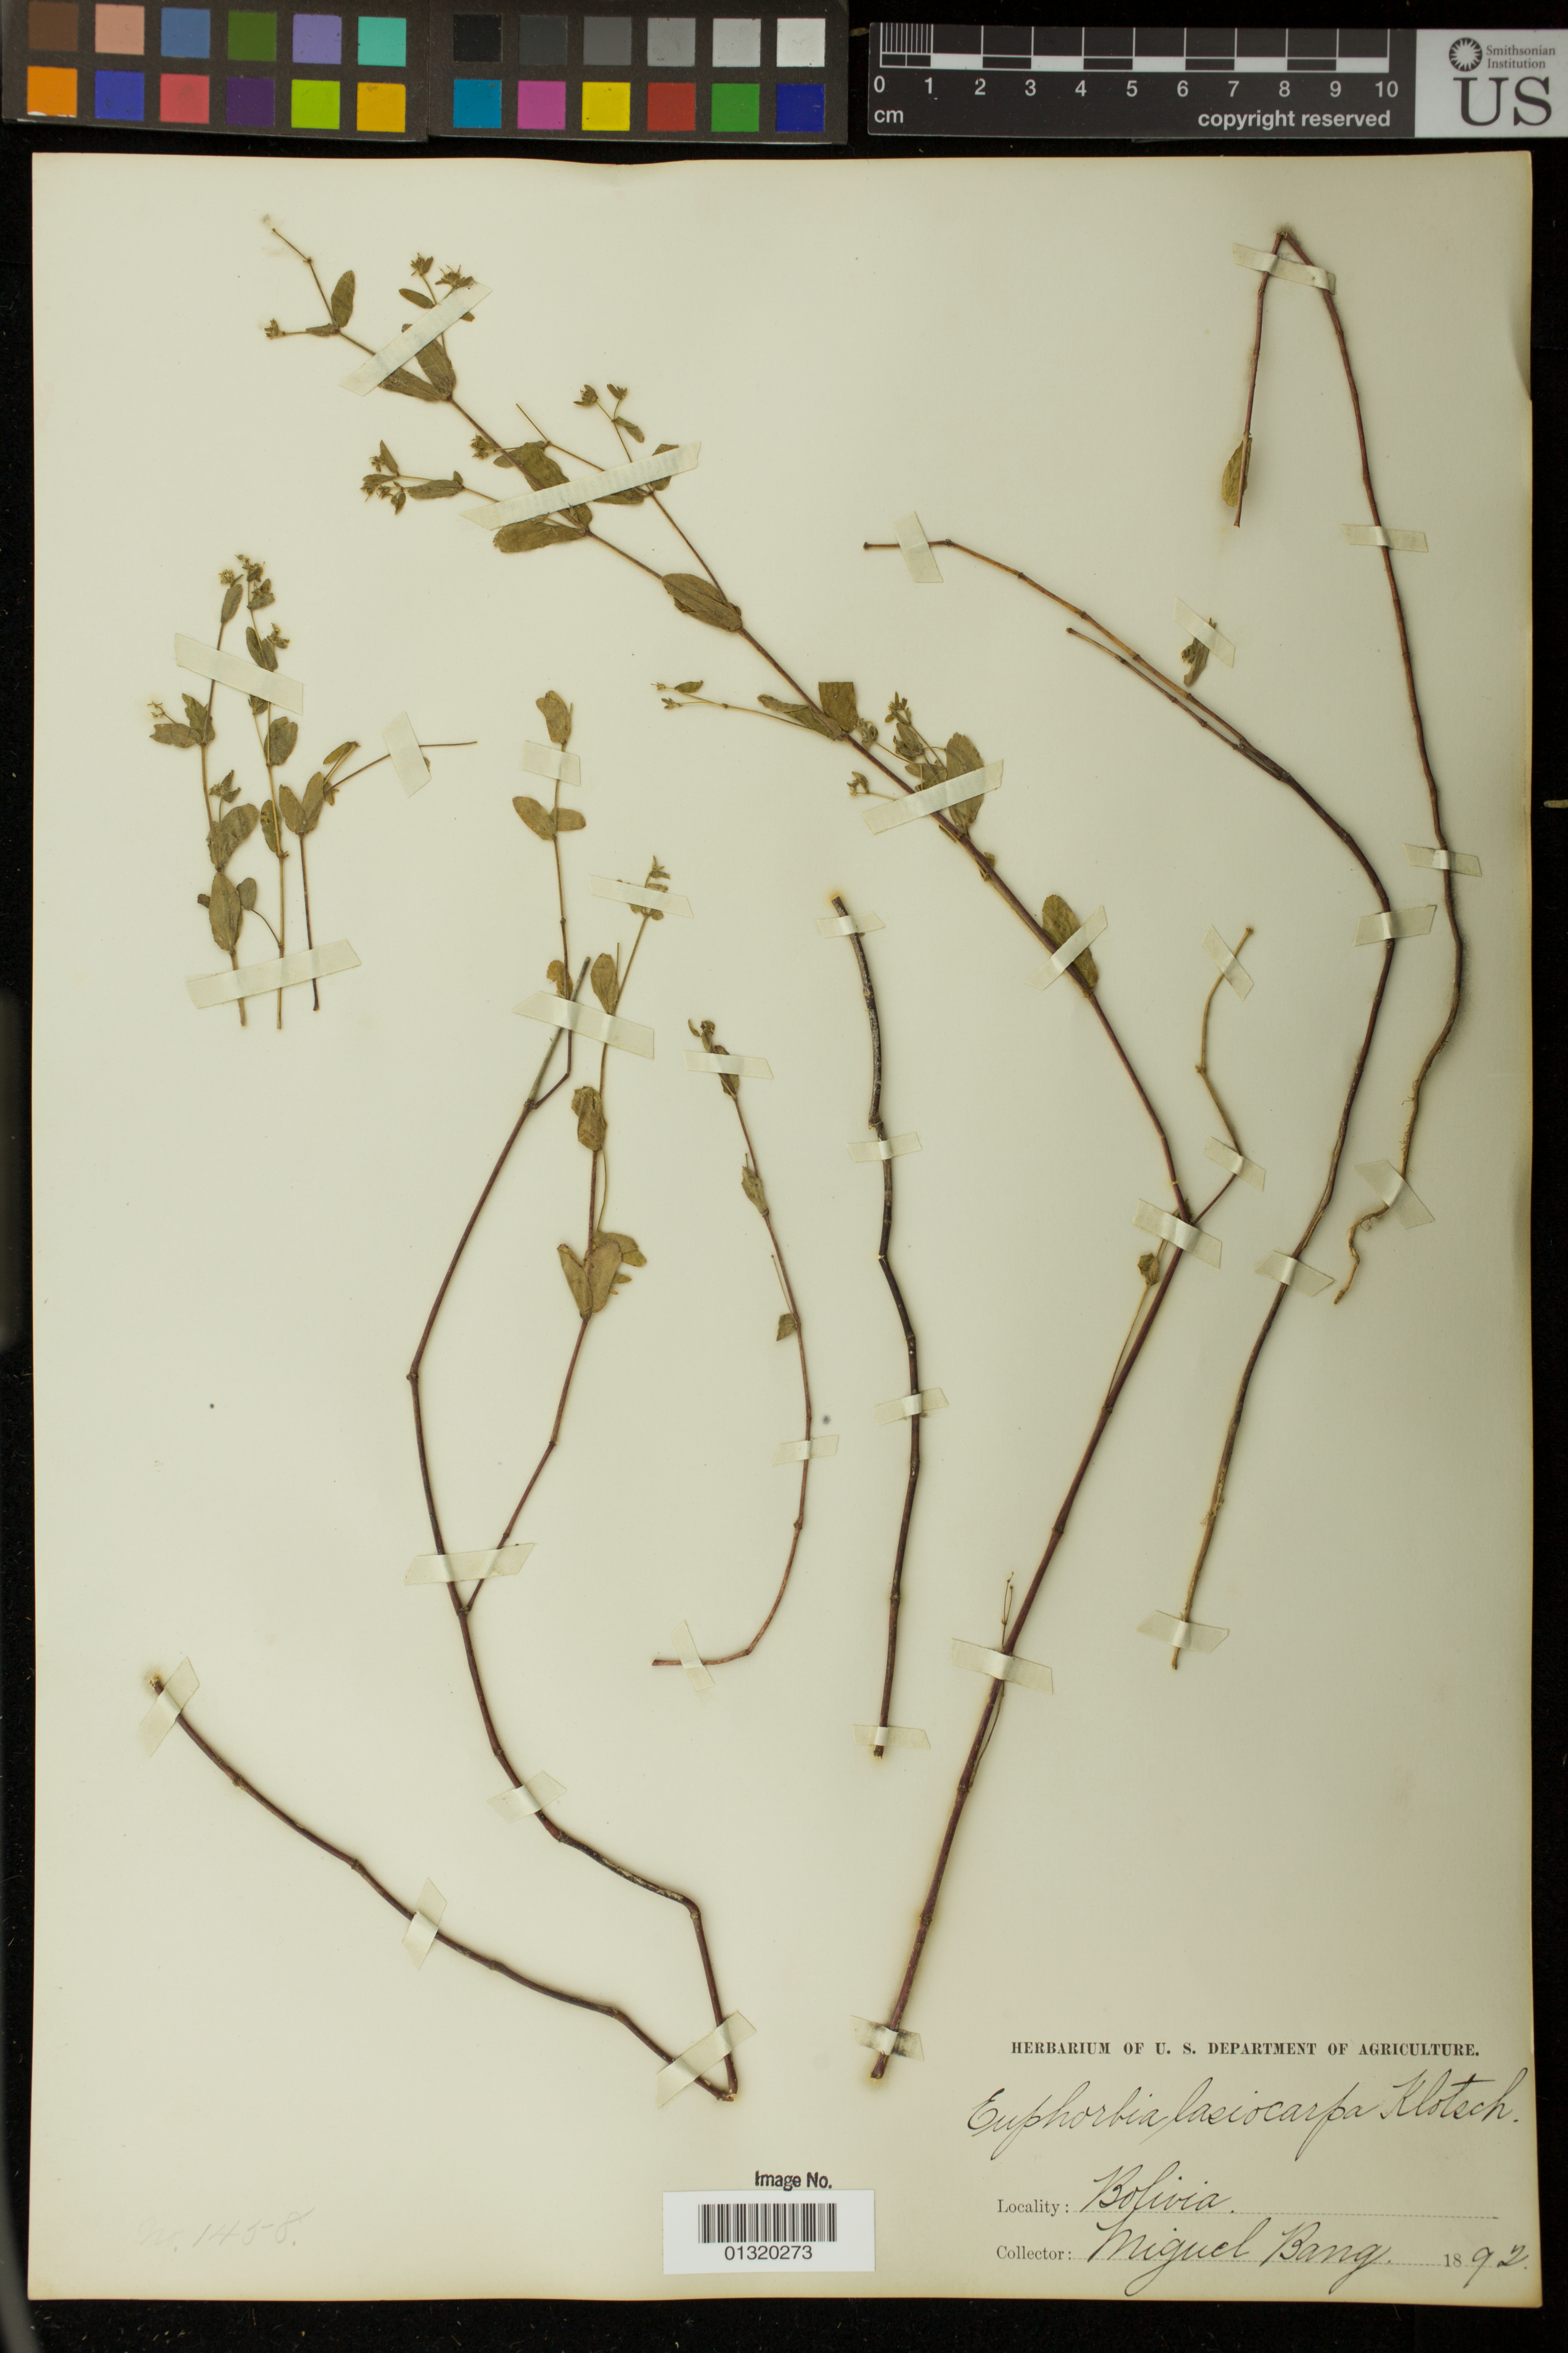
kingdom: Plantae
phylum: Tracheophyta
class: Magnoliopsida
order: Malpighiales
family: Euphorbiaceae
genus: Euphorbia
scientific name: Euphorbia lasiocarpa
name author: Klotzsch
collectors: M. Bang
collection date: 1892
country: Bolivia